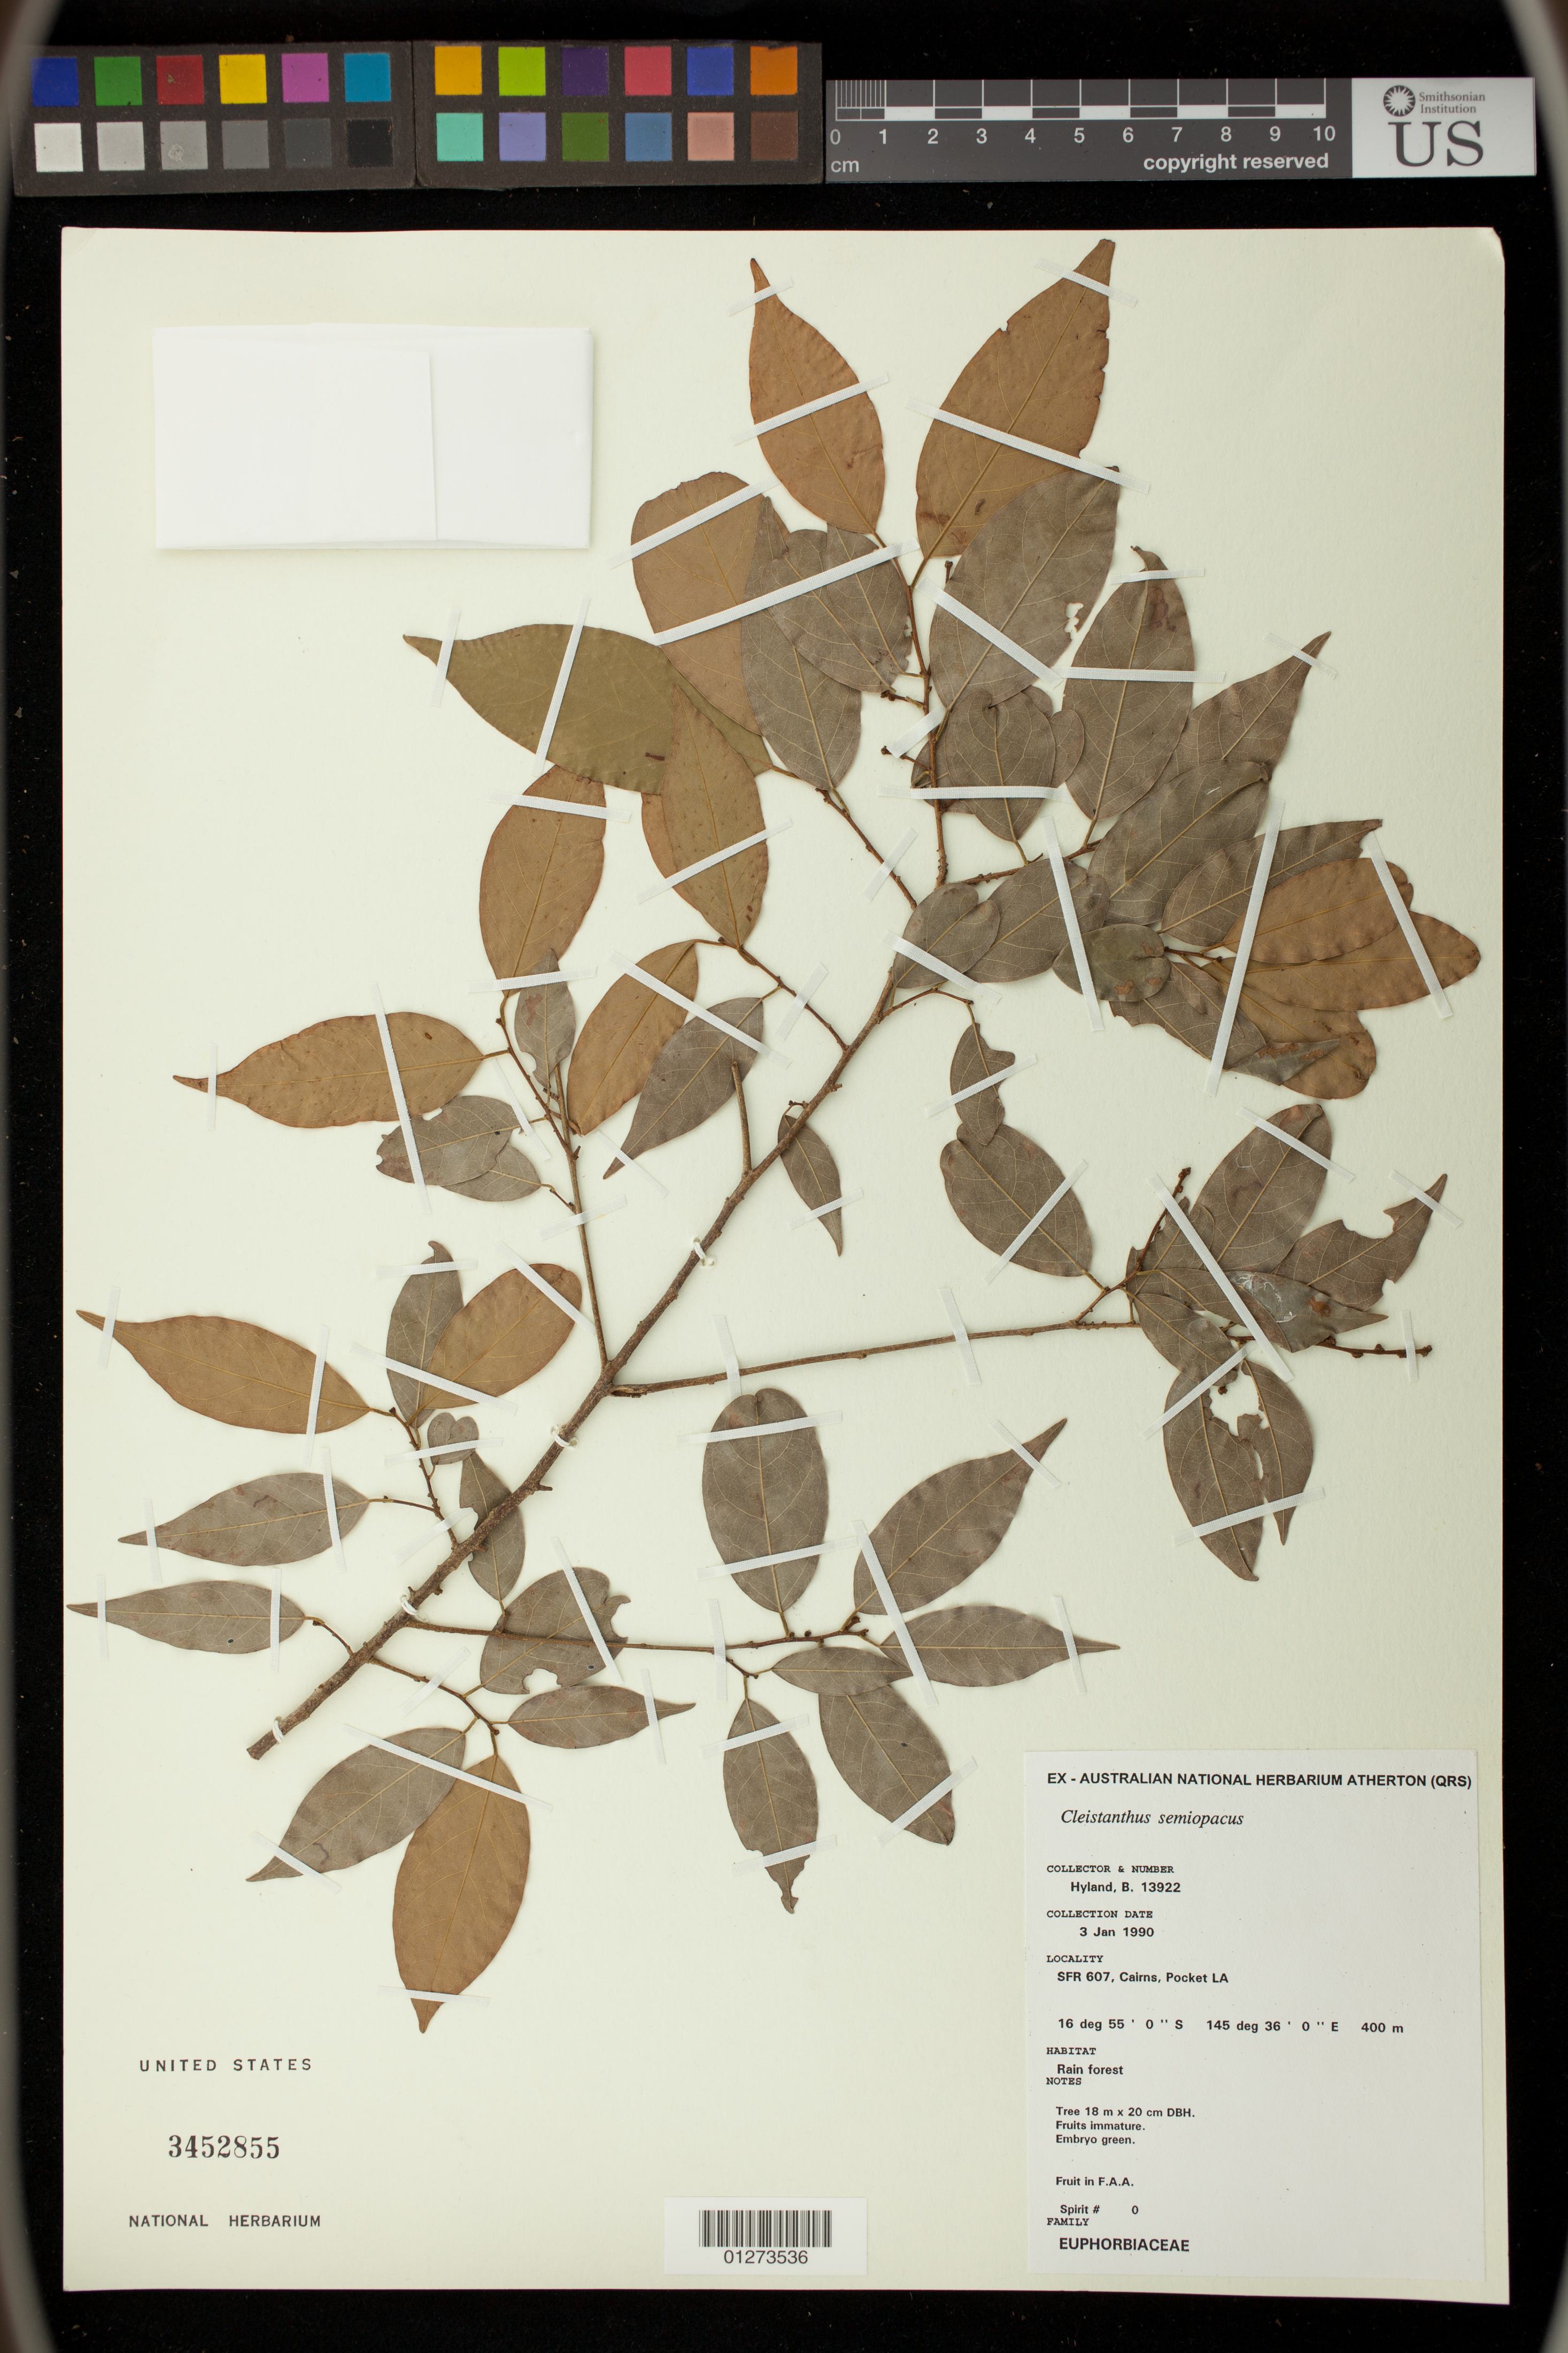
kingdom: Plantae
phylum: Tracheophyta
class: Magnoliopsida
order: Malpighiales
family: Phyllanthaceae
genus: Cleistanthus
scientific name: Cleistanthus semiopacus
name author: F. Muell. ex Benth.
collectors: B. P. Hyland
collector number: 13922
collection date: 1990-01-03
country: Australia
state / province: Queensland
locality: SFR 607, Cairns, Pocket LA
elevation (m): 400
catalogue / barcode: US 3452855